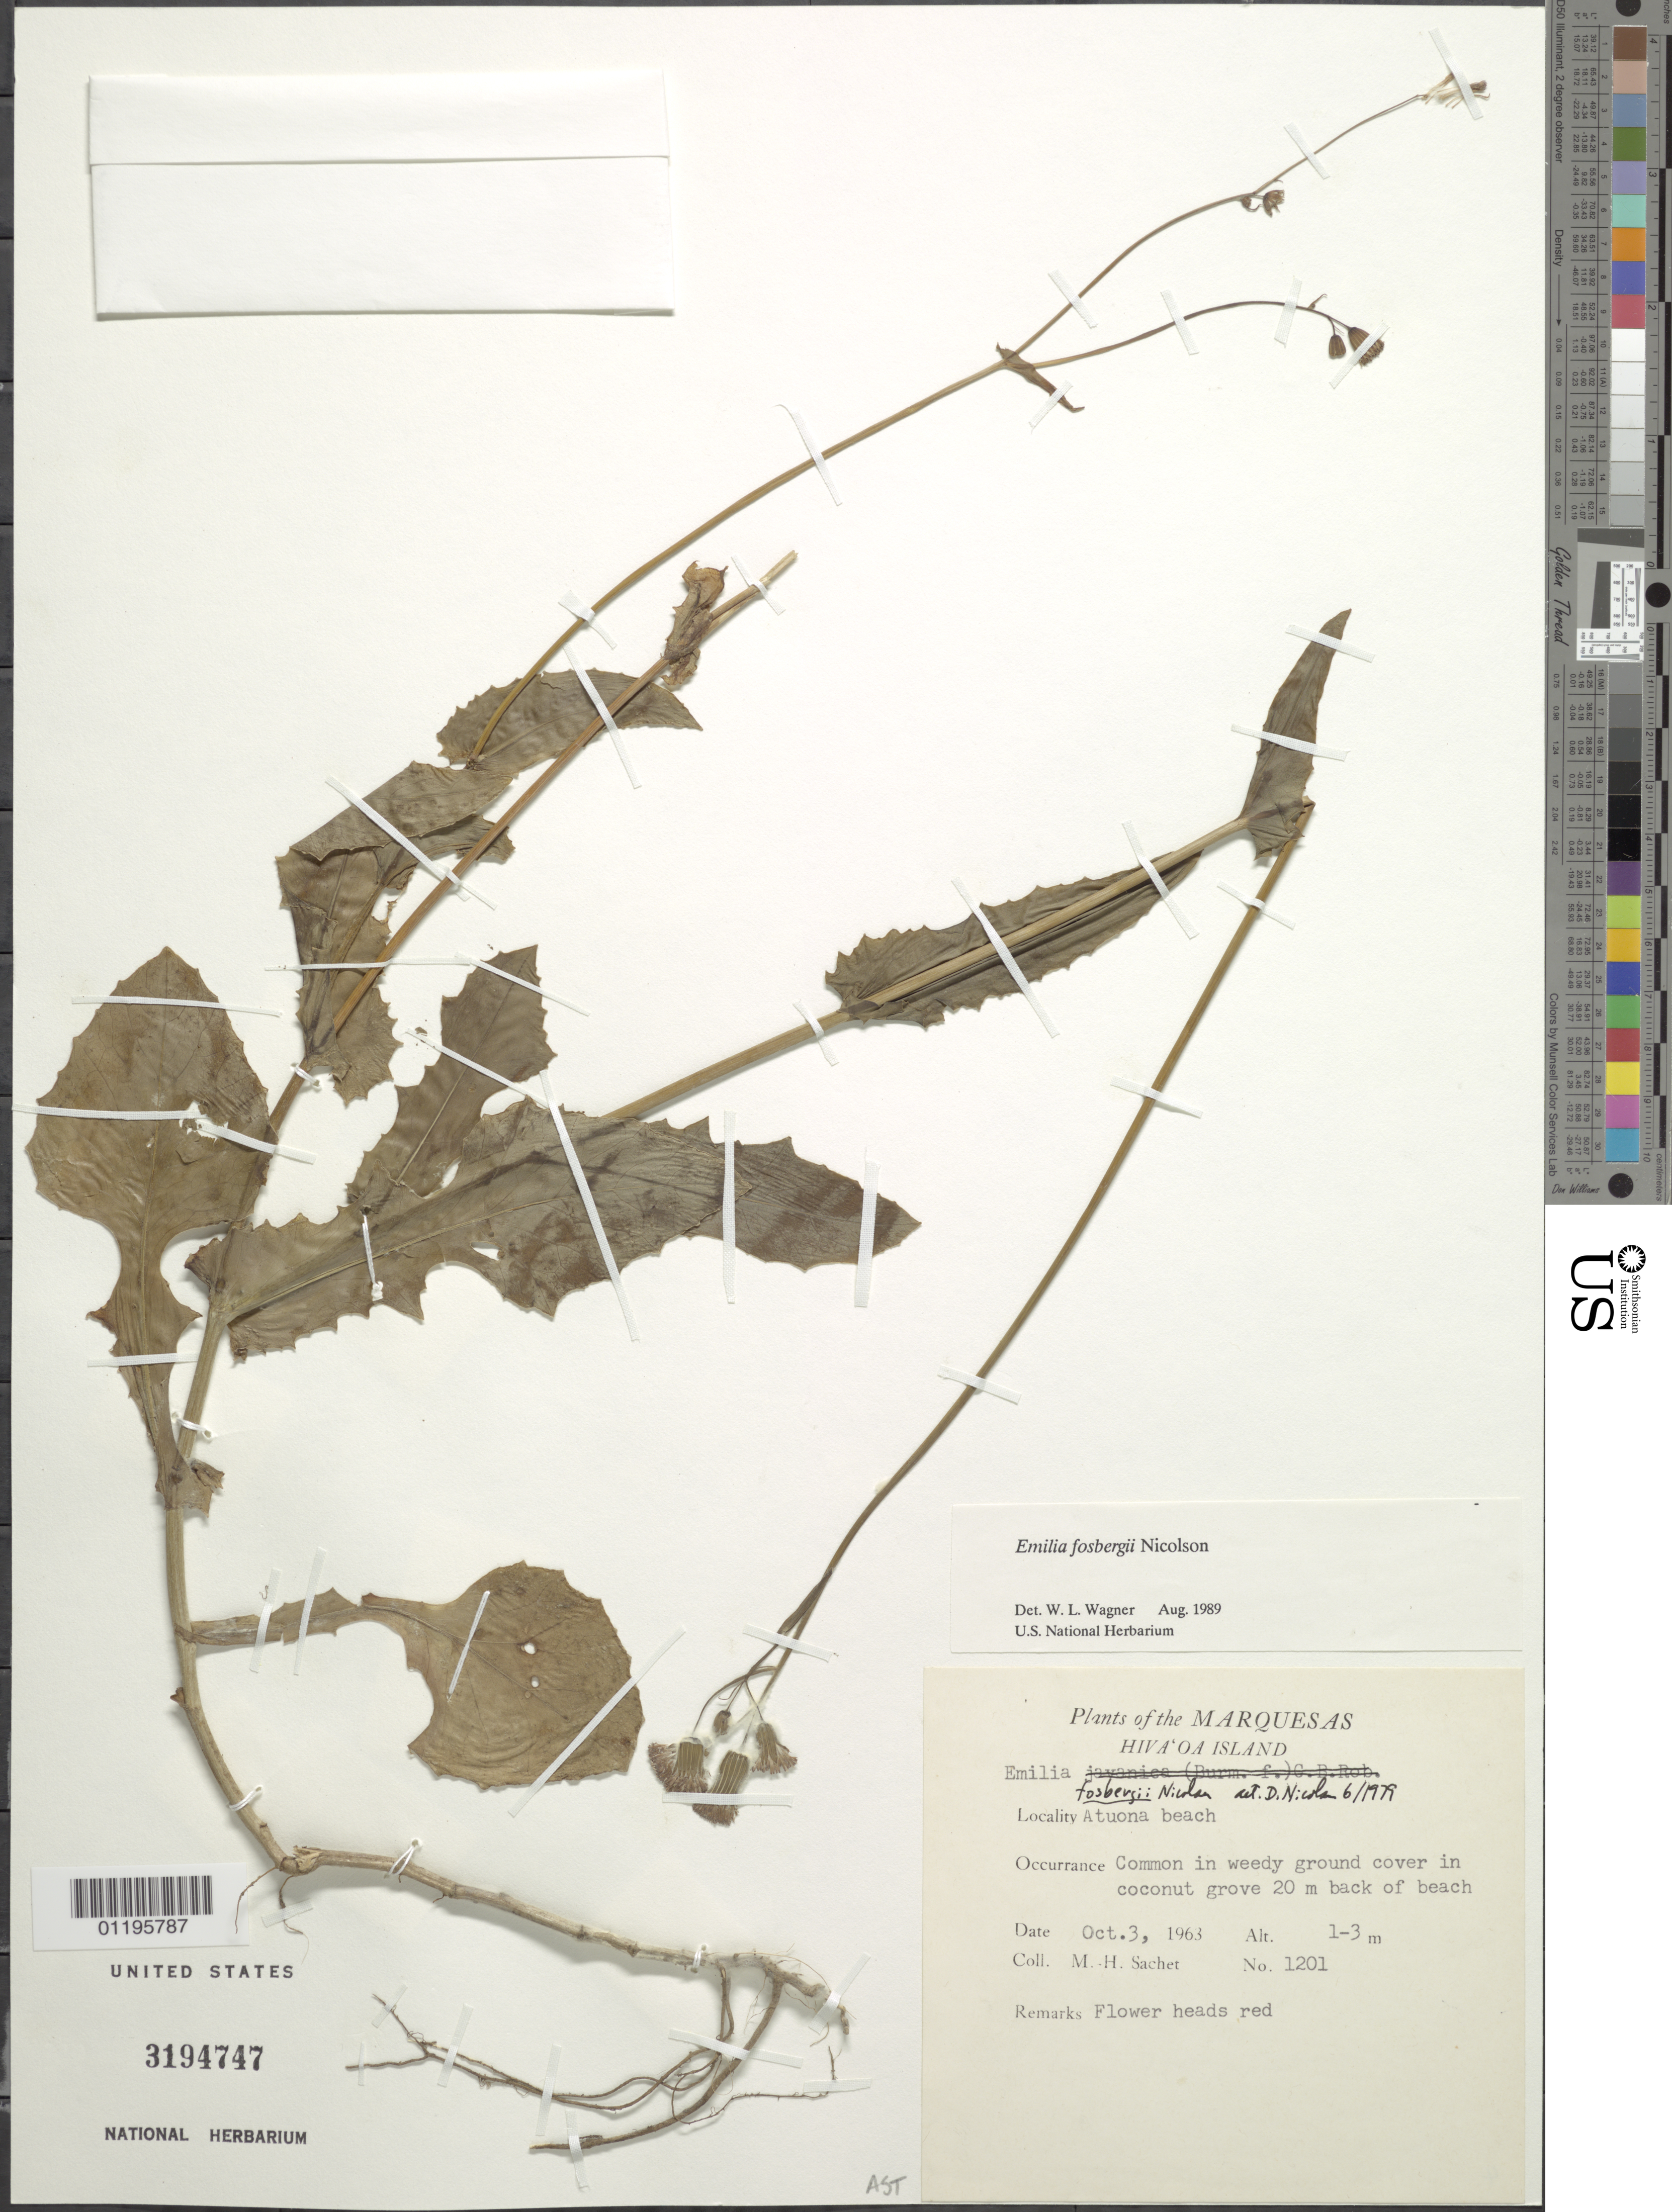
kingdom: Plantae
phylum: Tracheophyta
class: Magnoliopsida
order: Asterales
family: Asteraceae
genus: Emilia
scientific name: Emilia fosbergii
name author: Nicolson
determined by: Wagner, W. L., (BOT), Smithsonian Institution - National Museum of Natural History (UNITED STATES)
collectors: M.-H. Sachet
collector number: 1201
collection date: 1963-10-03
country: French Polynesia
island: Hiva Oa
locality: Atuona beach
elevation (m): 500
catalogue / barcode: US 3194747